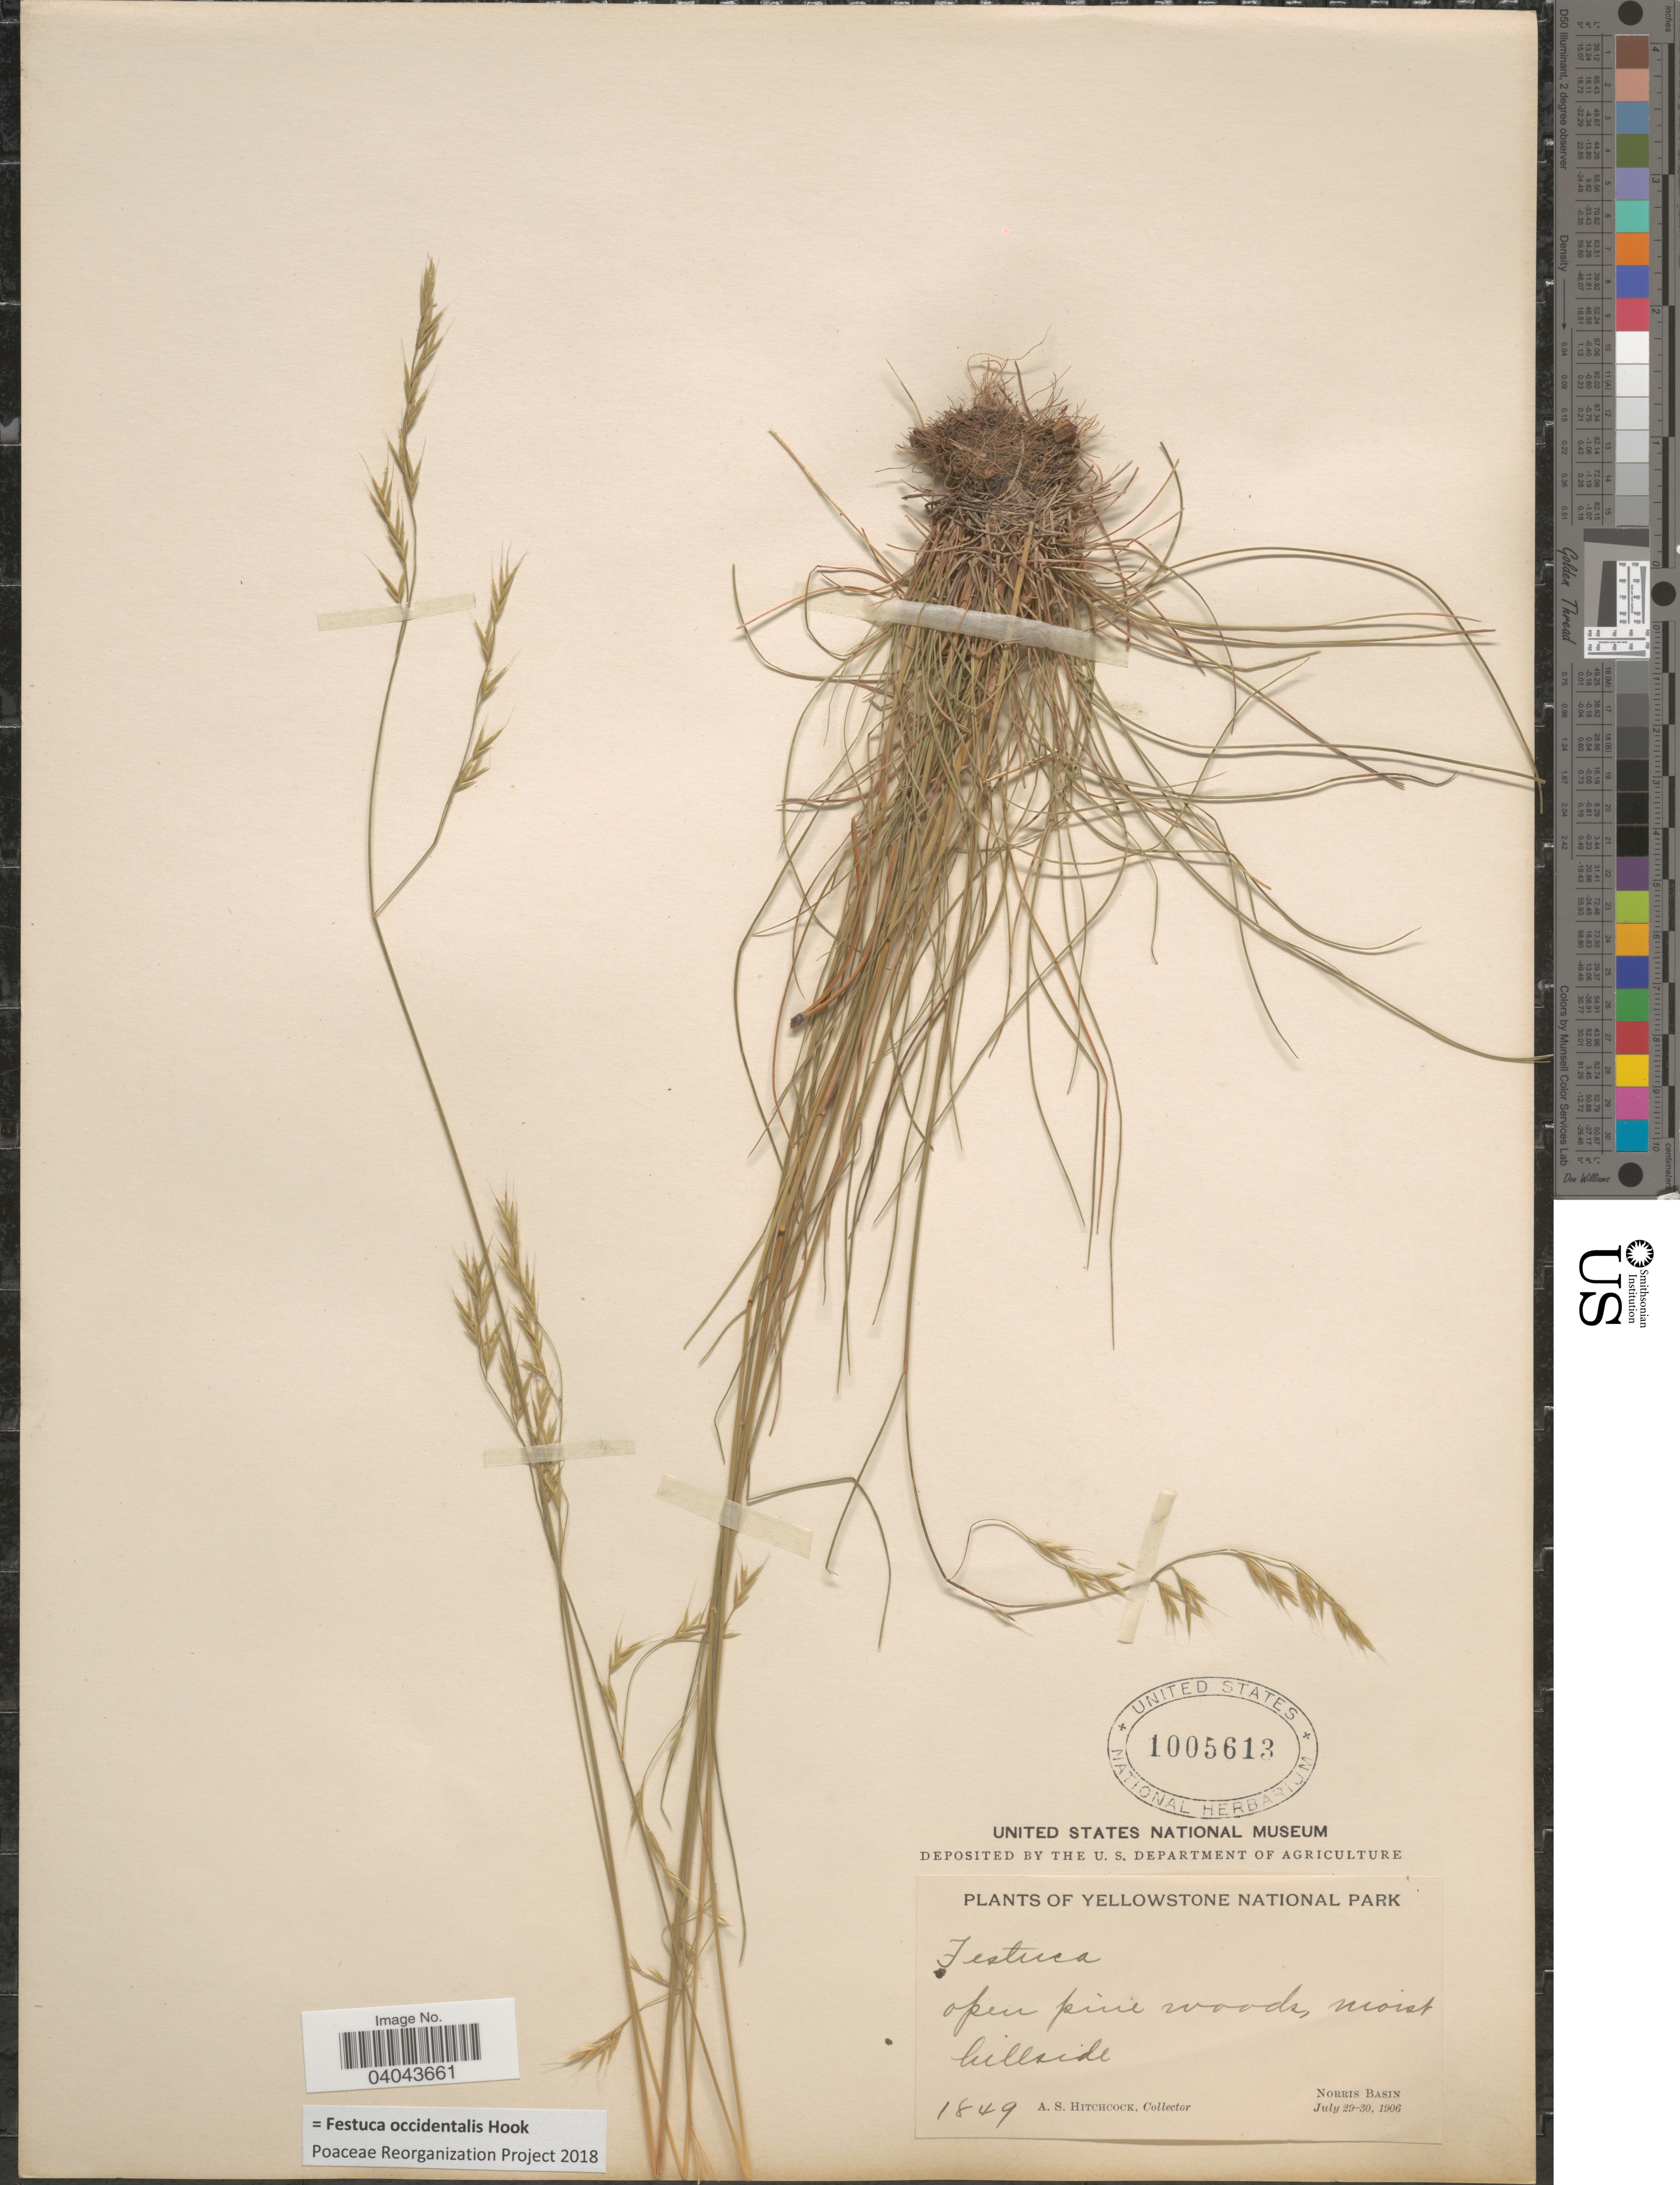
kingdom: Plantae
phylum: Tracheophyta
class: Liliopsida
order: Poales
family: Poaceae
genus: Festuca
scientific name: Festuca occidentalis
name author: Hook.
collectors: A. S. Hitchcock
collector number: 1849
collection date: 1906-07-29/1906-07-30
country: United States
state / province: Wyoming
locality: Yellowstone National Park. Norris Basin.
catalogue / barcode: US 1005613